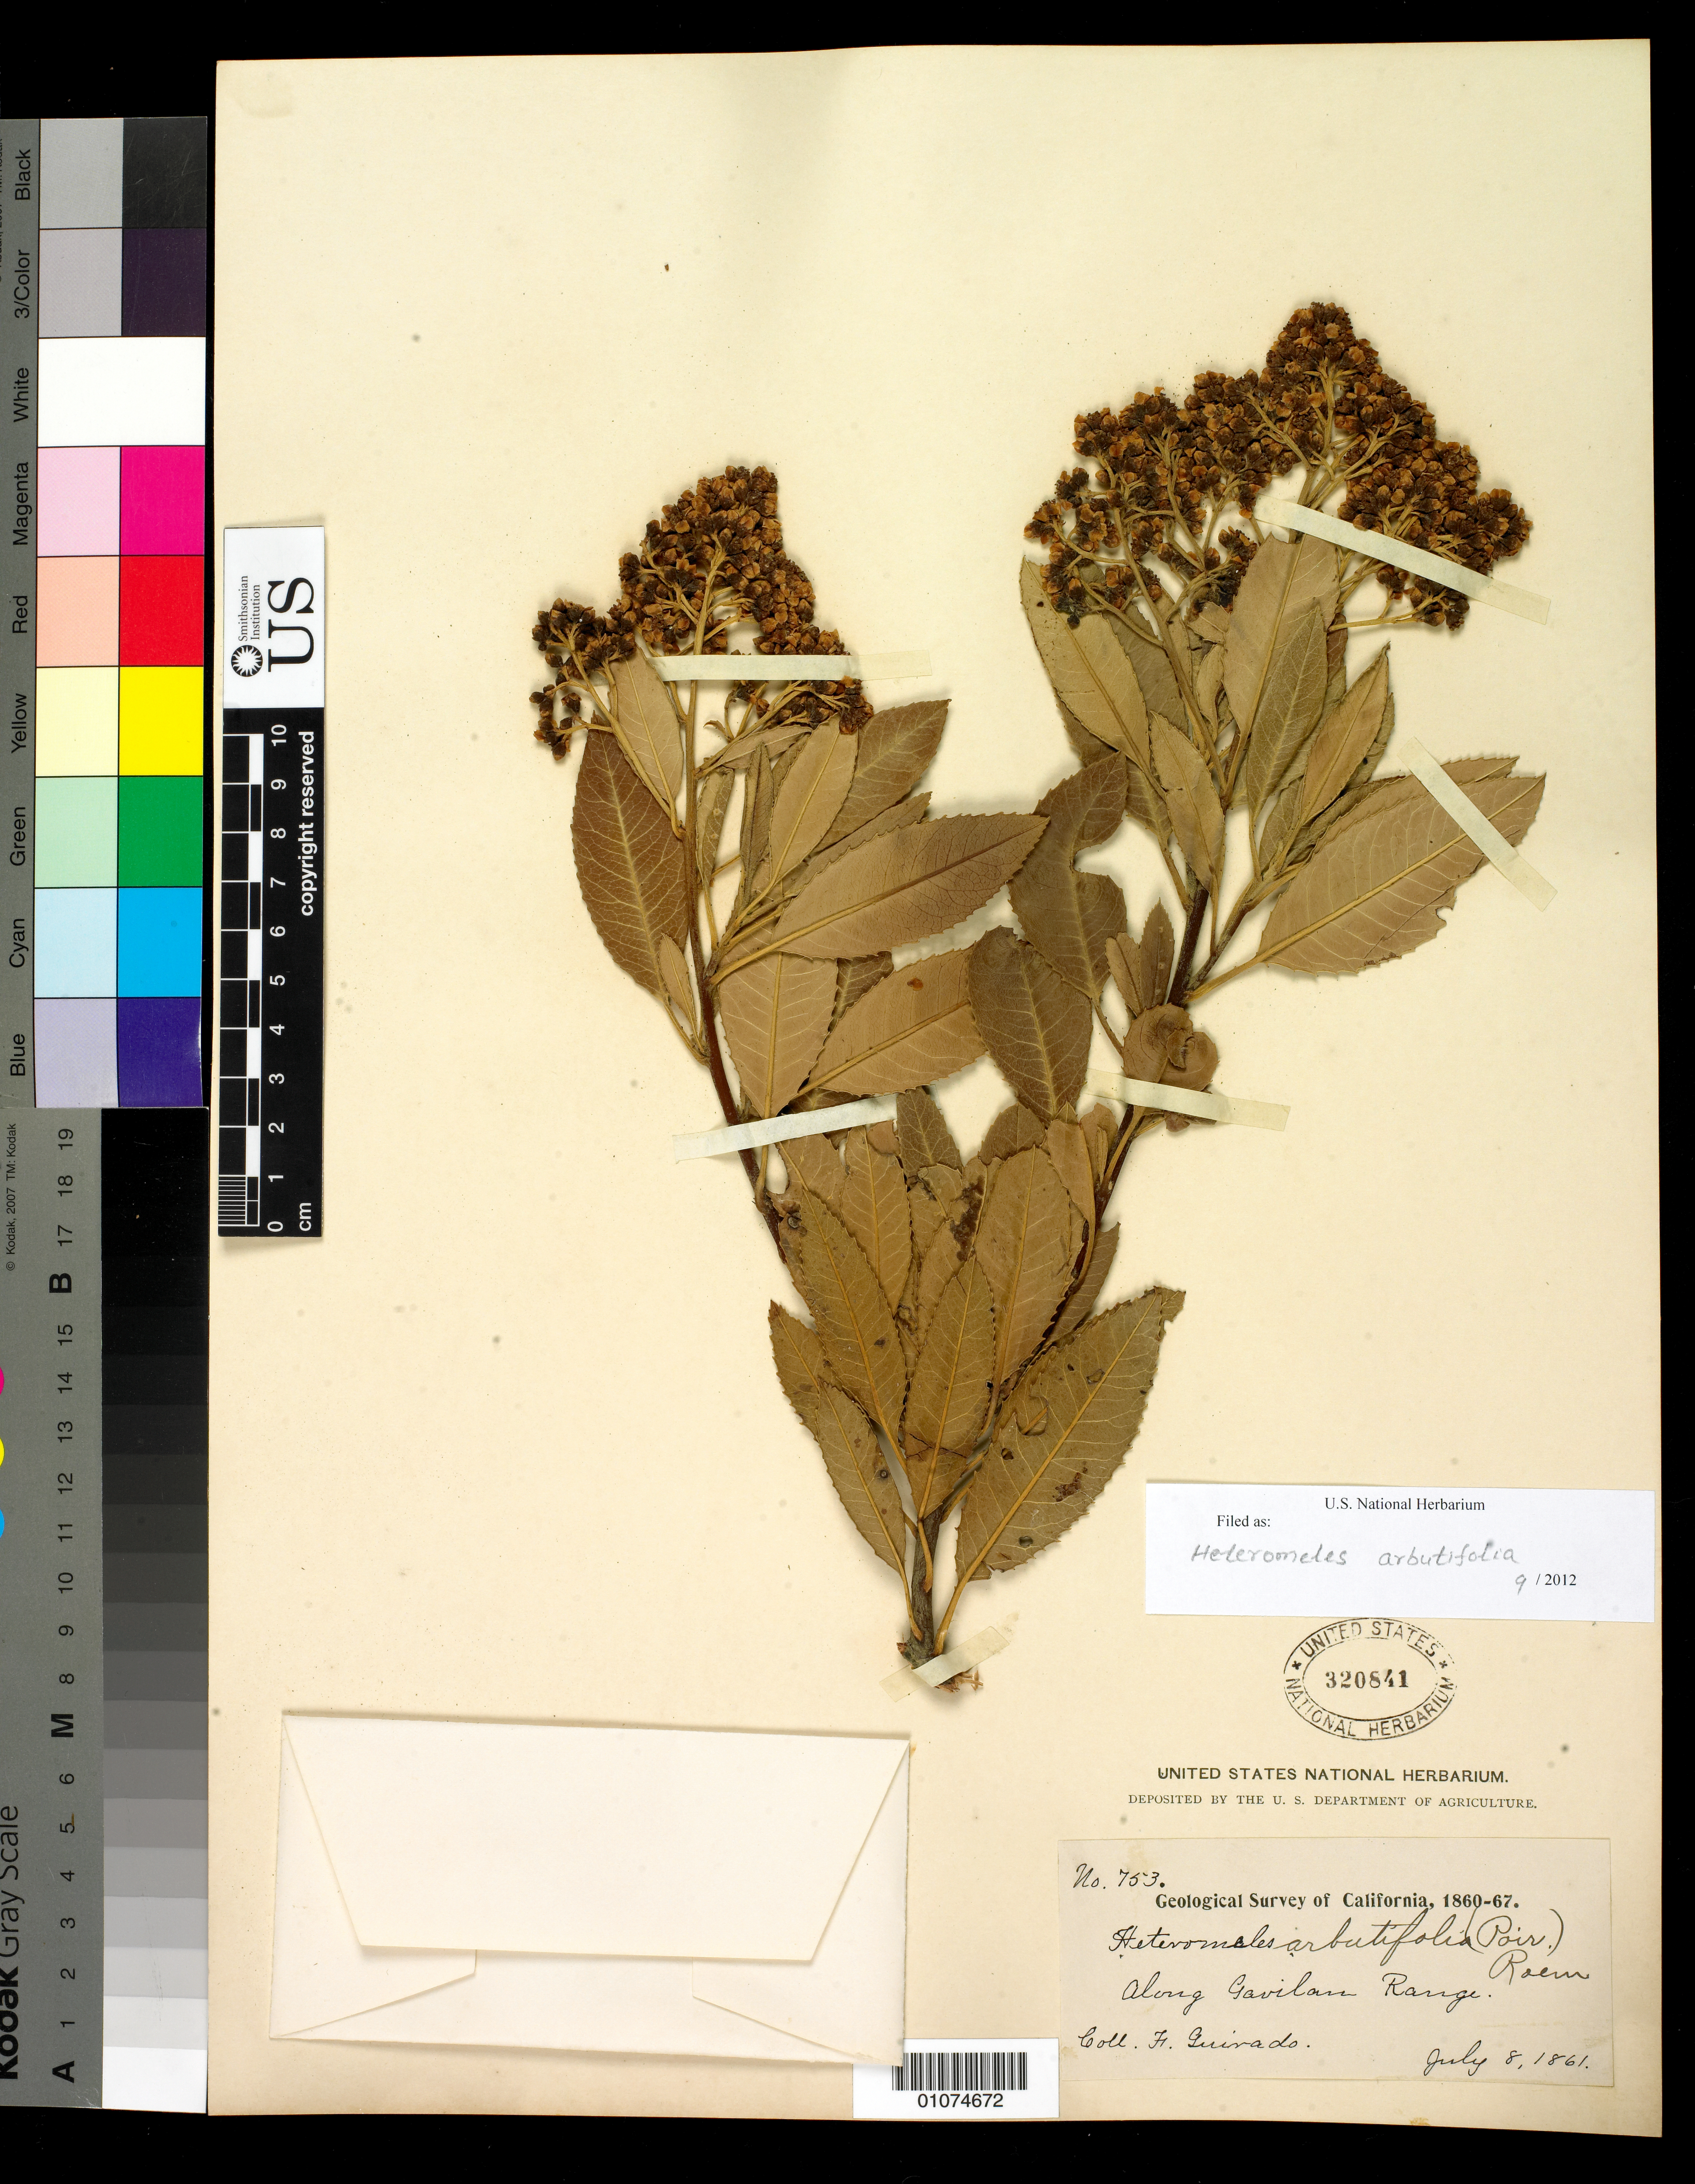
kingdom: Plantae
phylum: Tracheophyta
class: Magnoliopsida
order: Rosales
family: Rosaceae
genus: Heteromeles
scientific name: Heteromeles arbutifolia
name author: (Lindl.) Roemer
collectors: F. Guirado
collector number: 753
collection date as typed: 08 Jul 1861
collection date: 1861-07-08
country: United States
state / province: California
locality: Along Gavilan Range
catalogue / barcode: US 320841